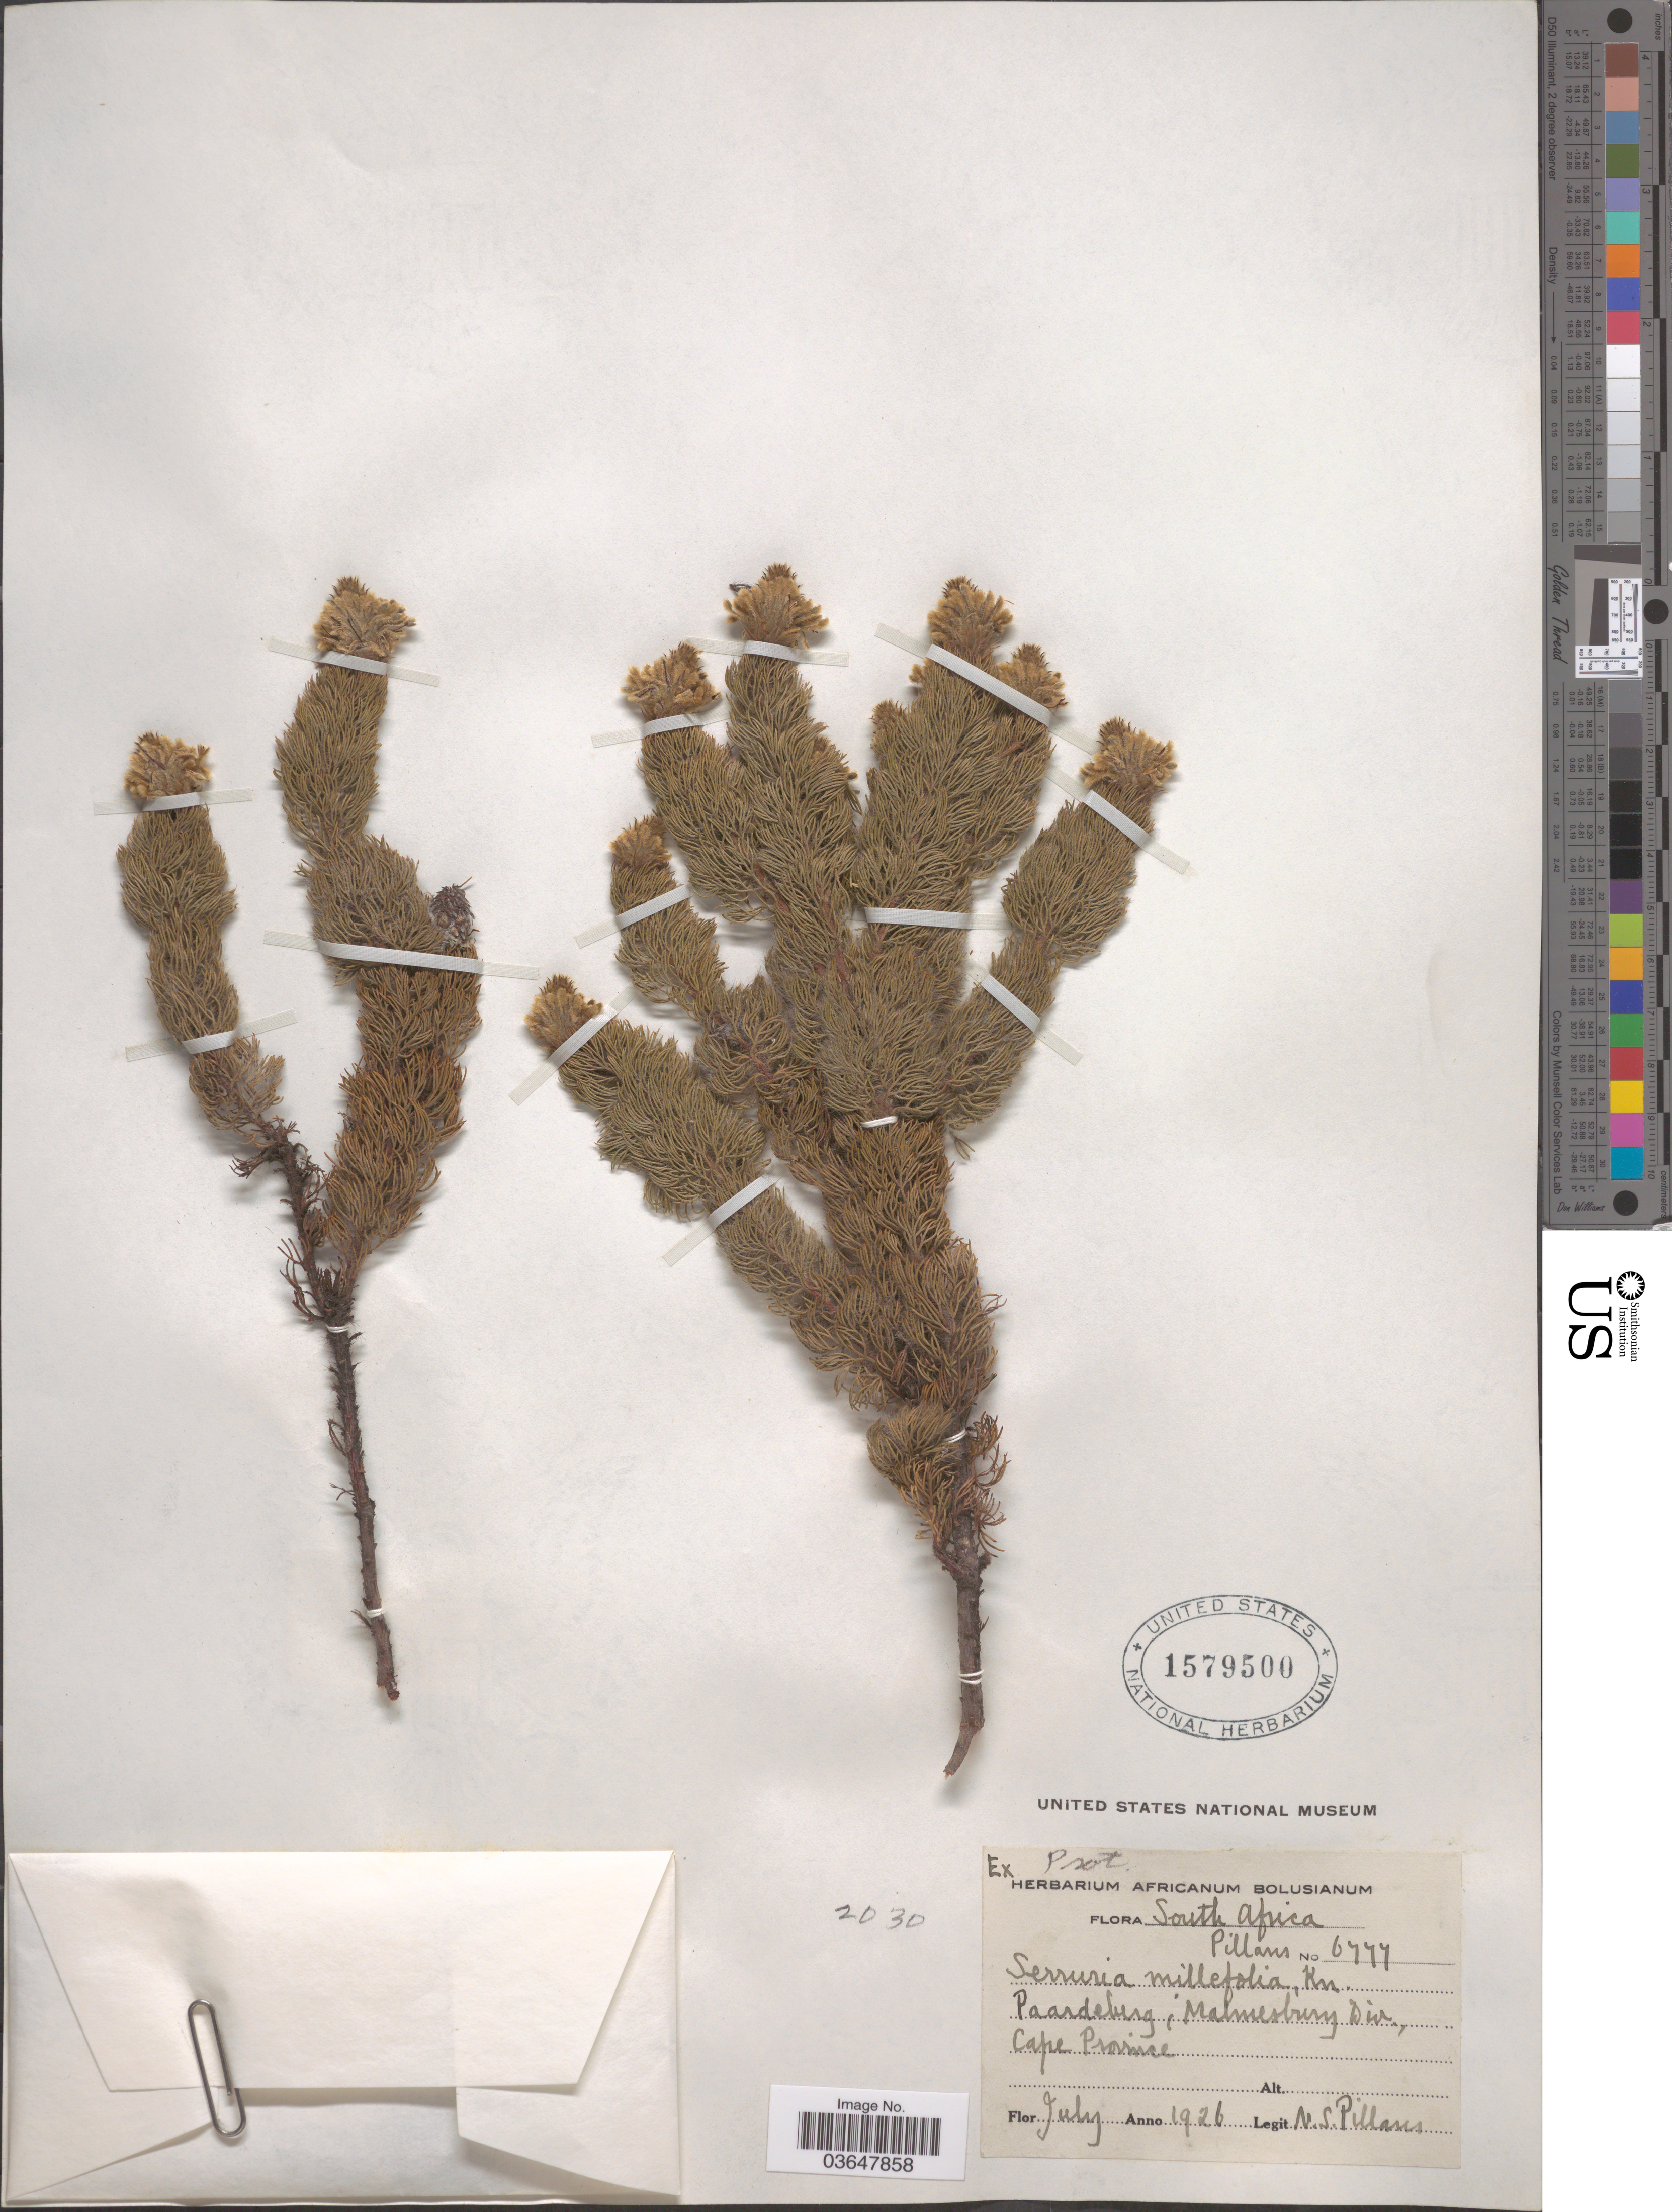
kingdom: Plantae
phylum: Tracheophyta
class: Magnoliopsida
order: Proteales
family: Proteaceae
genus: Serruria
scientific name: Serruria millefolia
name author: Knight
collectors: N. S. Pillans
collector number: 6777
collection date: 1926-07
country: South Africa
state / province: Western Cape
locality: Paardeberg; Mamesbury Div.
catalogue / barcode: US 1579500